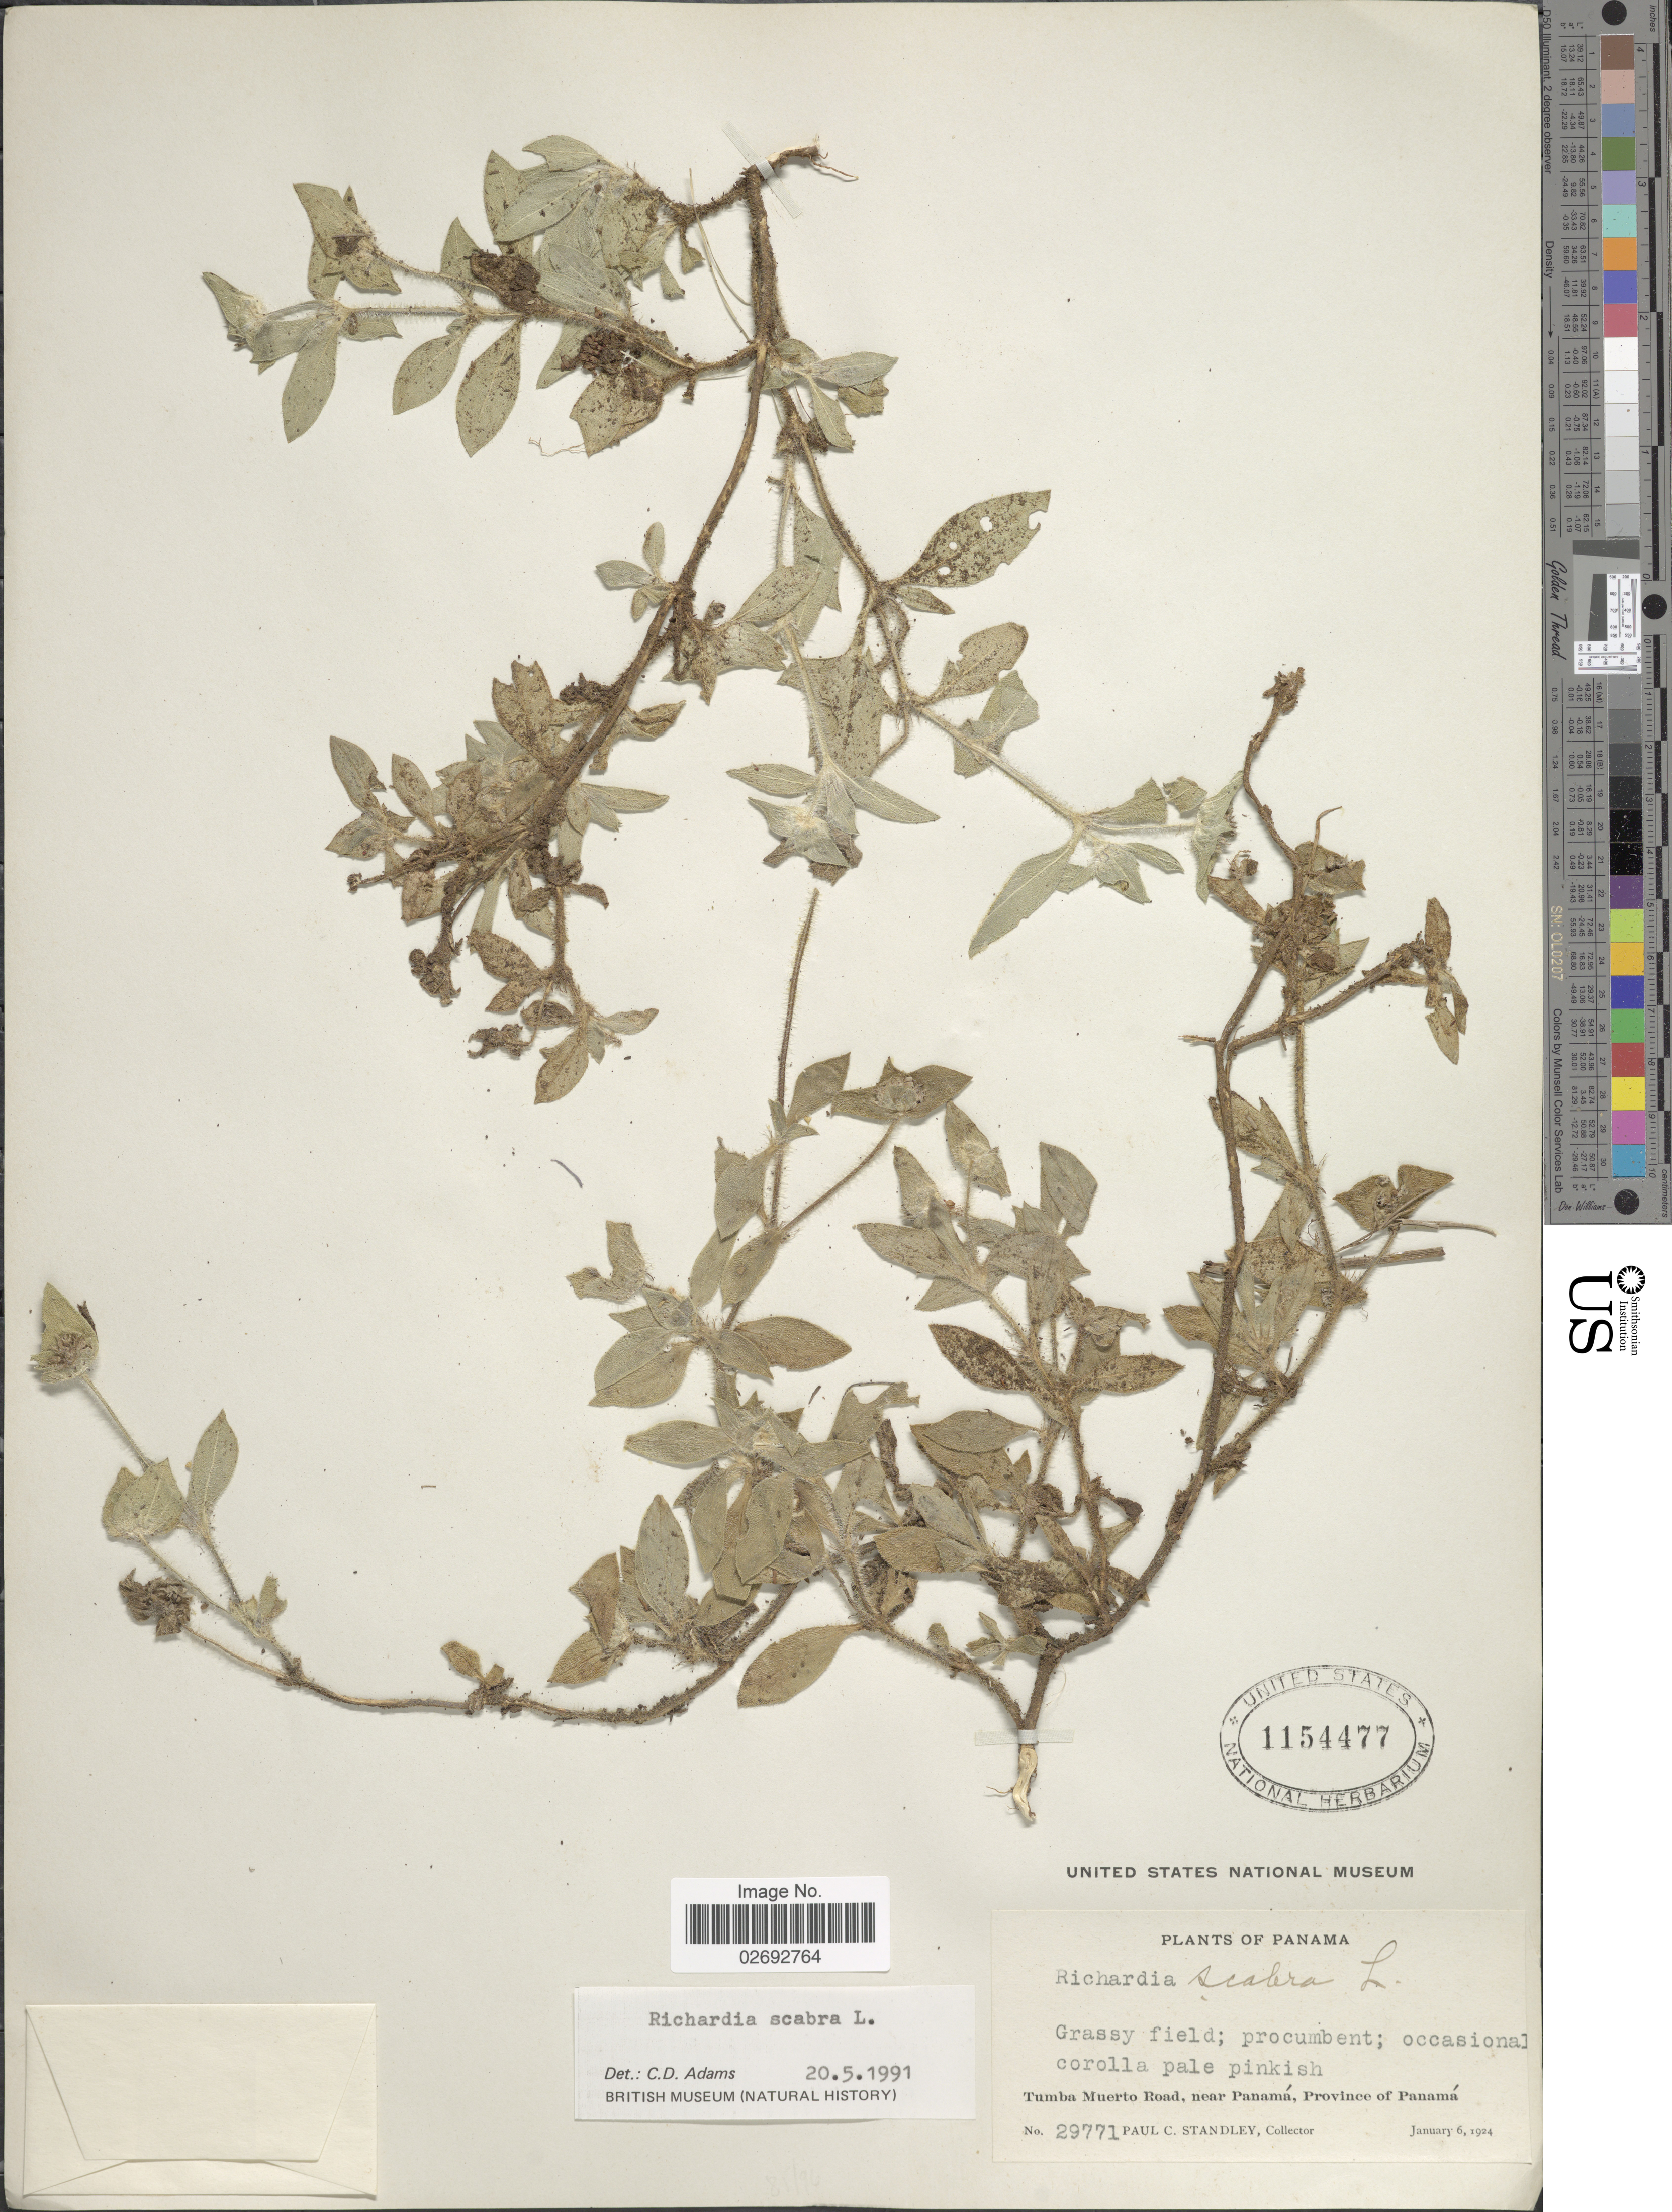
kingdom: Plantae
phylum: Tracheophyta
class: Magnoliopsida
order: Gentianales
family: Rubiaceae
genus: Richardia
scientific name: Richardia scabra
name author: L.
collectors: P. C. Standley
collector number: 29771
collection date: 1924-01-06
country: Panama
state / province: Panamá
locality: Tumba Muerto Road, near Panamá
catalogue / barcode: US 1154477